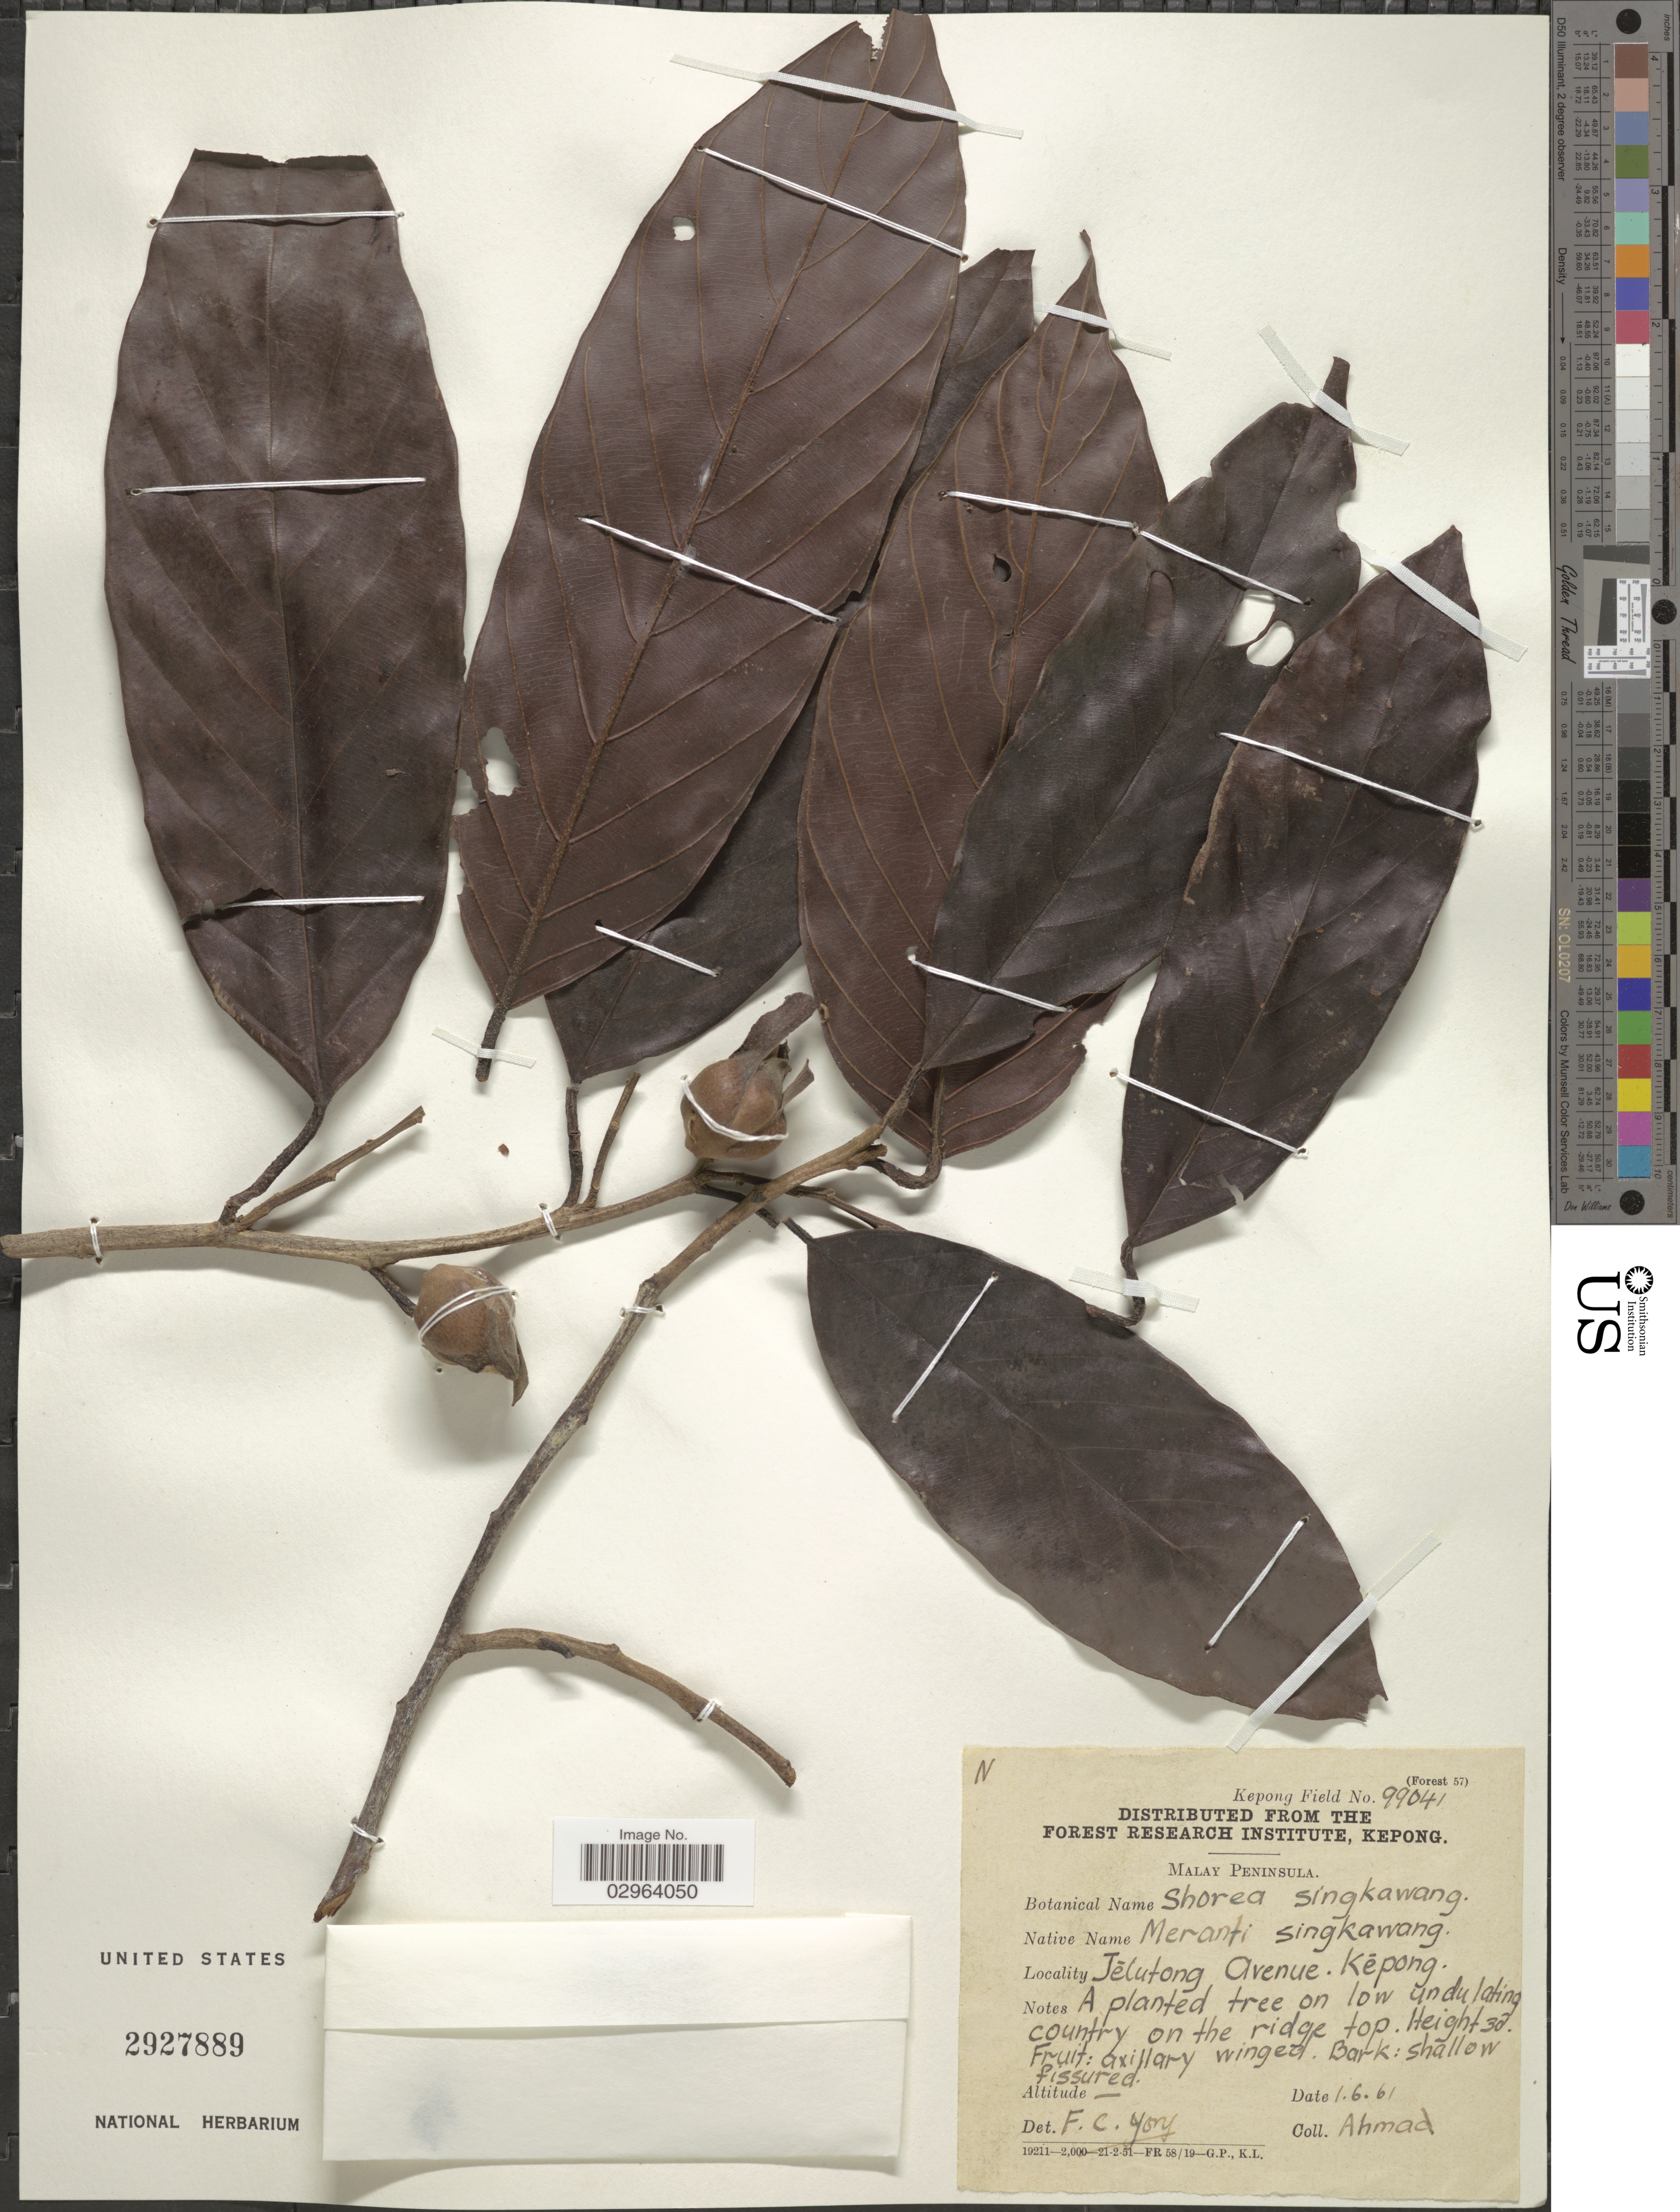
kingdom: Plantae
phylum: Tracheophyta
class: Magnoliopsida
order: Malvales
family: Dipterocarpaceae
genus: Rubroshorea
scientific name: Rubroshorea singkawang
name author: (Miq.) P.S. Ashton & J. Heck.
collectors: -. Ahmad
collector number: Kepong Field 99041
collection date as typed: Transcribed d/m/y: 1/6/61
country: Malaysia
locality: Malay Peninsula. Jélutong avenue. Képong.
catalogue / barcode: US 2927889